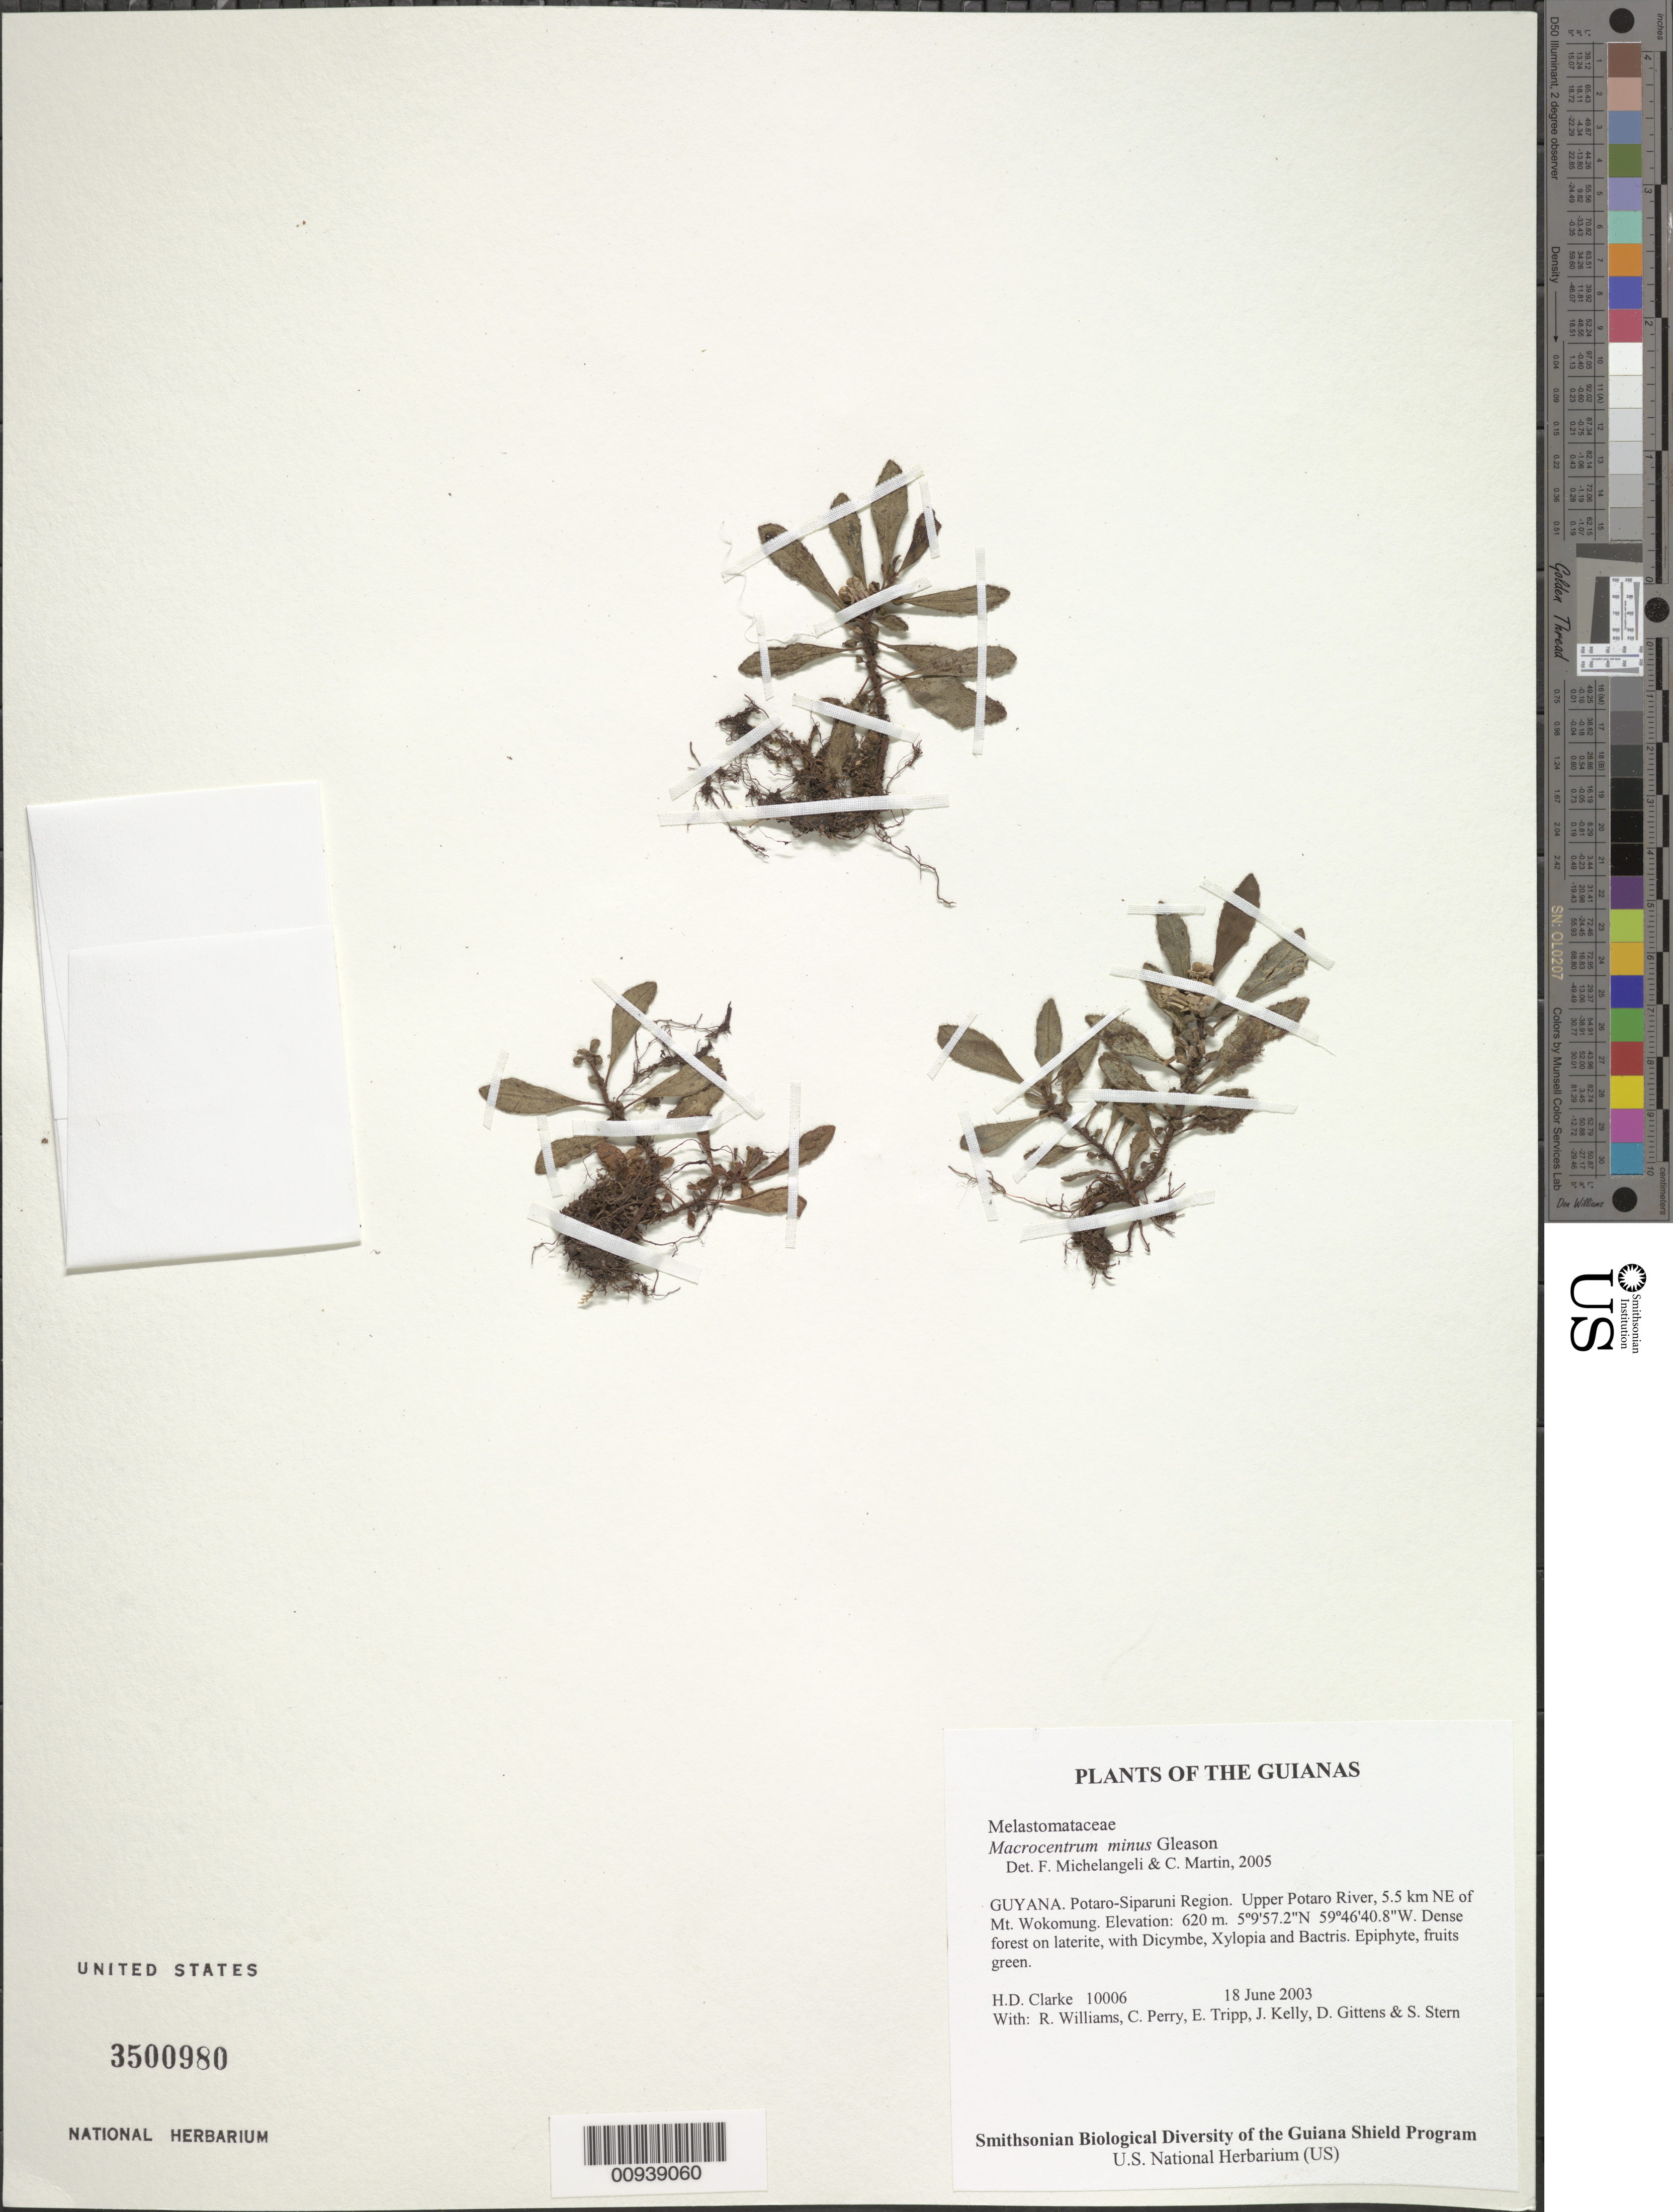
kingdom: Plantae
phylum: Tracheophyta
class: Magnoliopsida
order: Myrtales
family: Melastomataceae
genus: Macrocentrum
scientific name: Macrocentrum minus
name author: Gleason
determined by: Michelangeli, F. A.; Martin, C.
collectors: H. D. Clarke, R. Williams, C. Perry, E. Tripp, J. Kelly, D. Gittens & S. R. Stern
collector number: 10006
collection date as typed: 18 June 2003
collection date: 2003-06-18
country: Guyana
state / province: Potaro-Siparuni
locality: Upper Potaro River, 5.5 km NE of Mt. Wokomung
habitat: Dense forest on laterite, with Dicymbe, Xylopia and Bactris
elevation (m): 620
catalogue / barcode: US 3500980